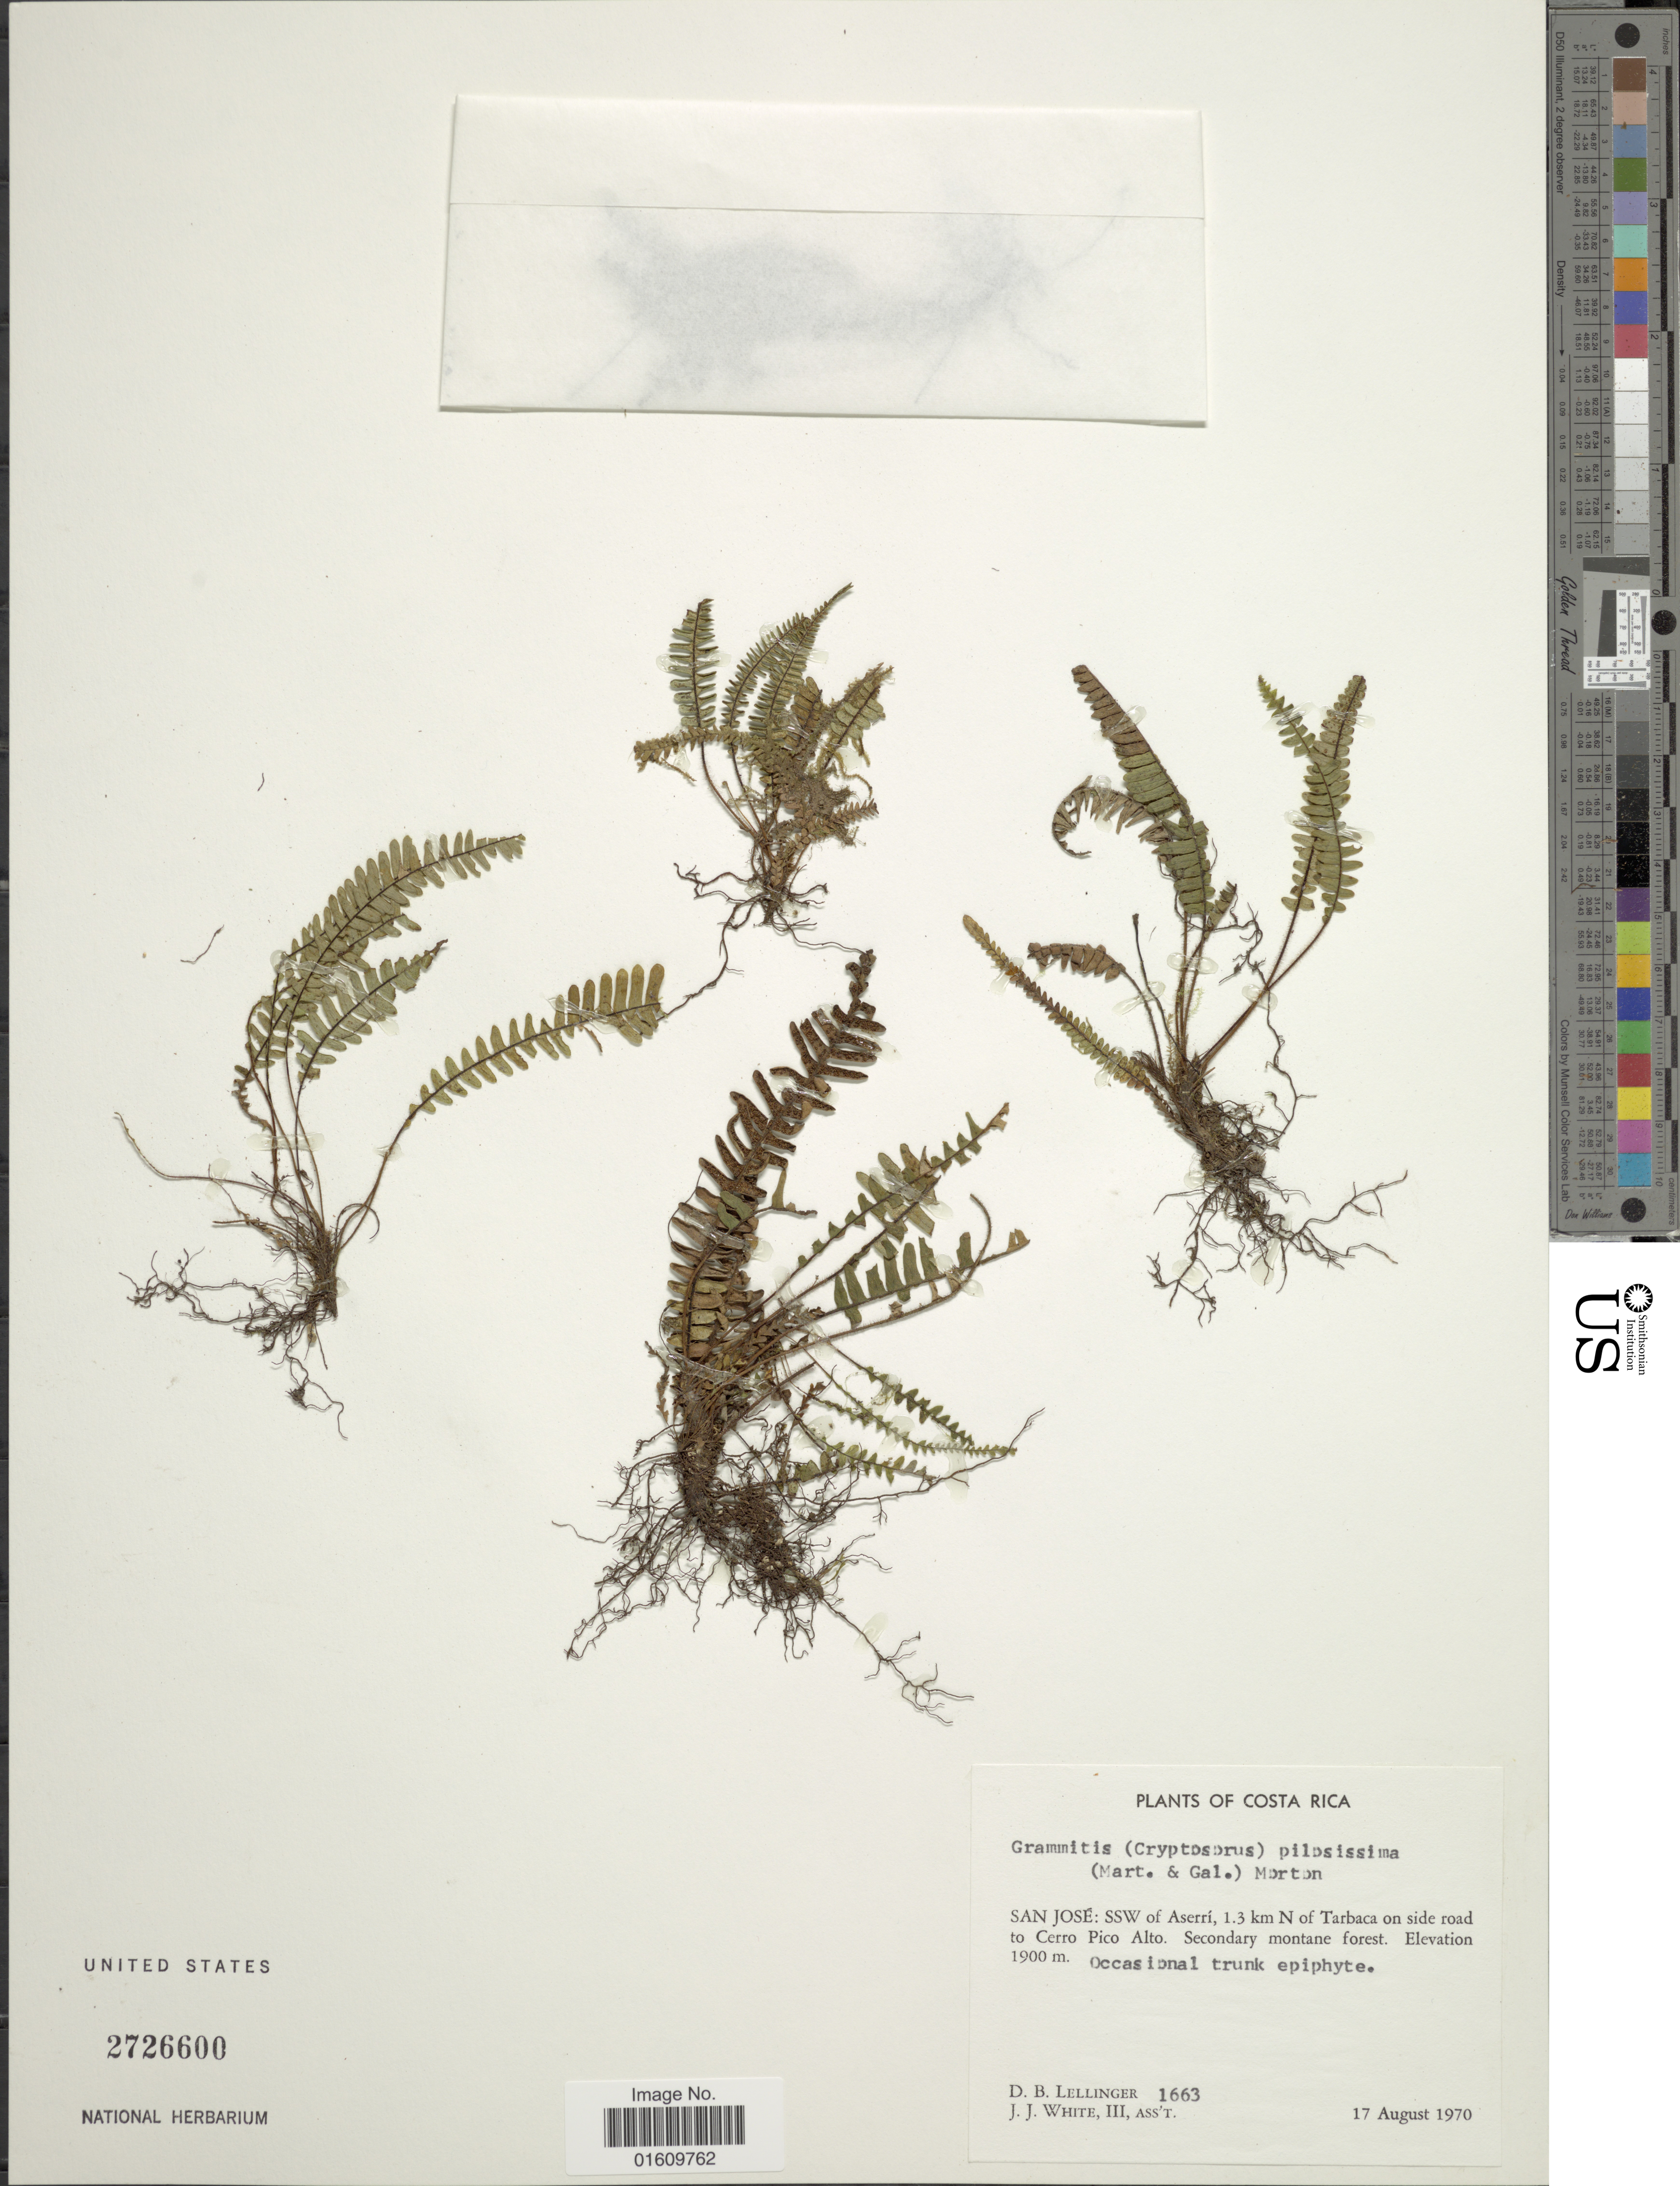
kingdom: Plantae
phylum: Tracheophyta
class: Polypodiopsida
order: Polypodiales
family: Polypodiaceae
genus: Melpomene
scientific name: Melpomene xiphopteroides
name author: (Liebm.) A.R. Sm. & R.C. Moran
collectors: D. B. Lellinger & J. J. White III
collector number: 1663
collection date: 1970-08-17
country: Costa Rica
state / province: San José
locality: SSW of Aserri, 1.3 km N of Tarbaca on side road to Cerro Pico Alto.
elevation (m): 1900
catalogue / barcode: US 2726600